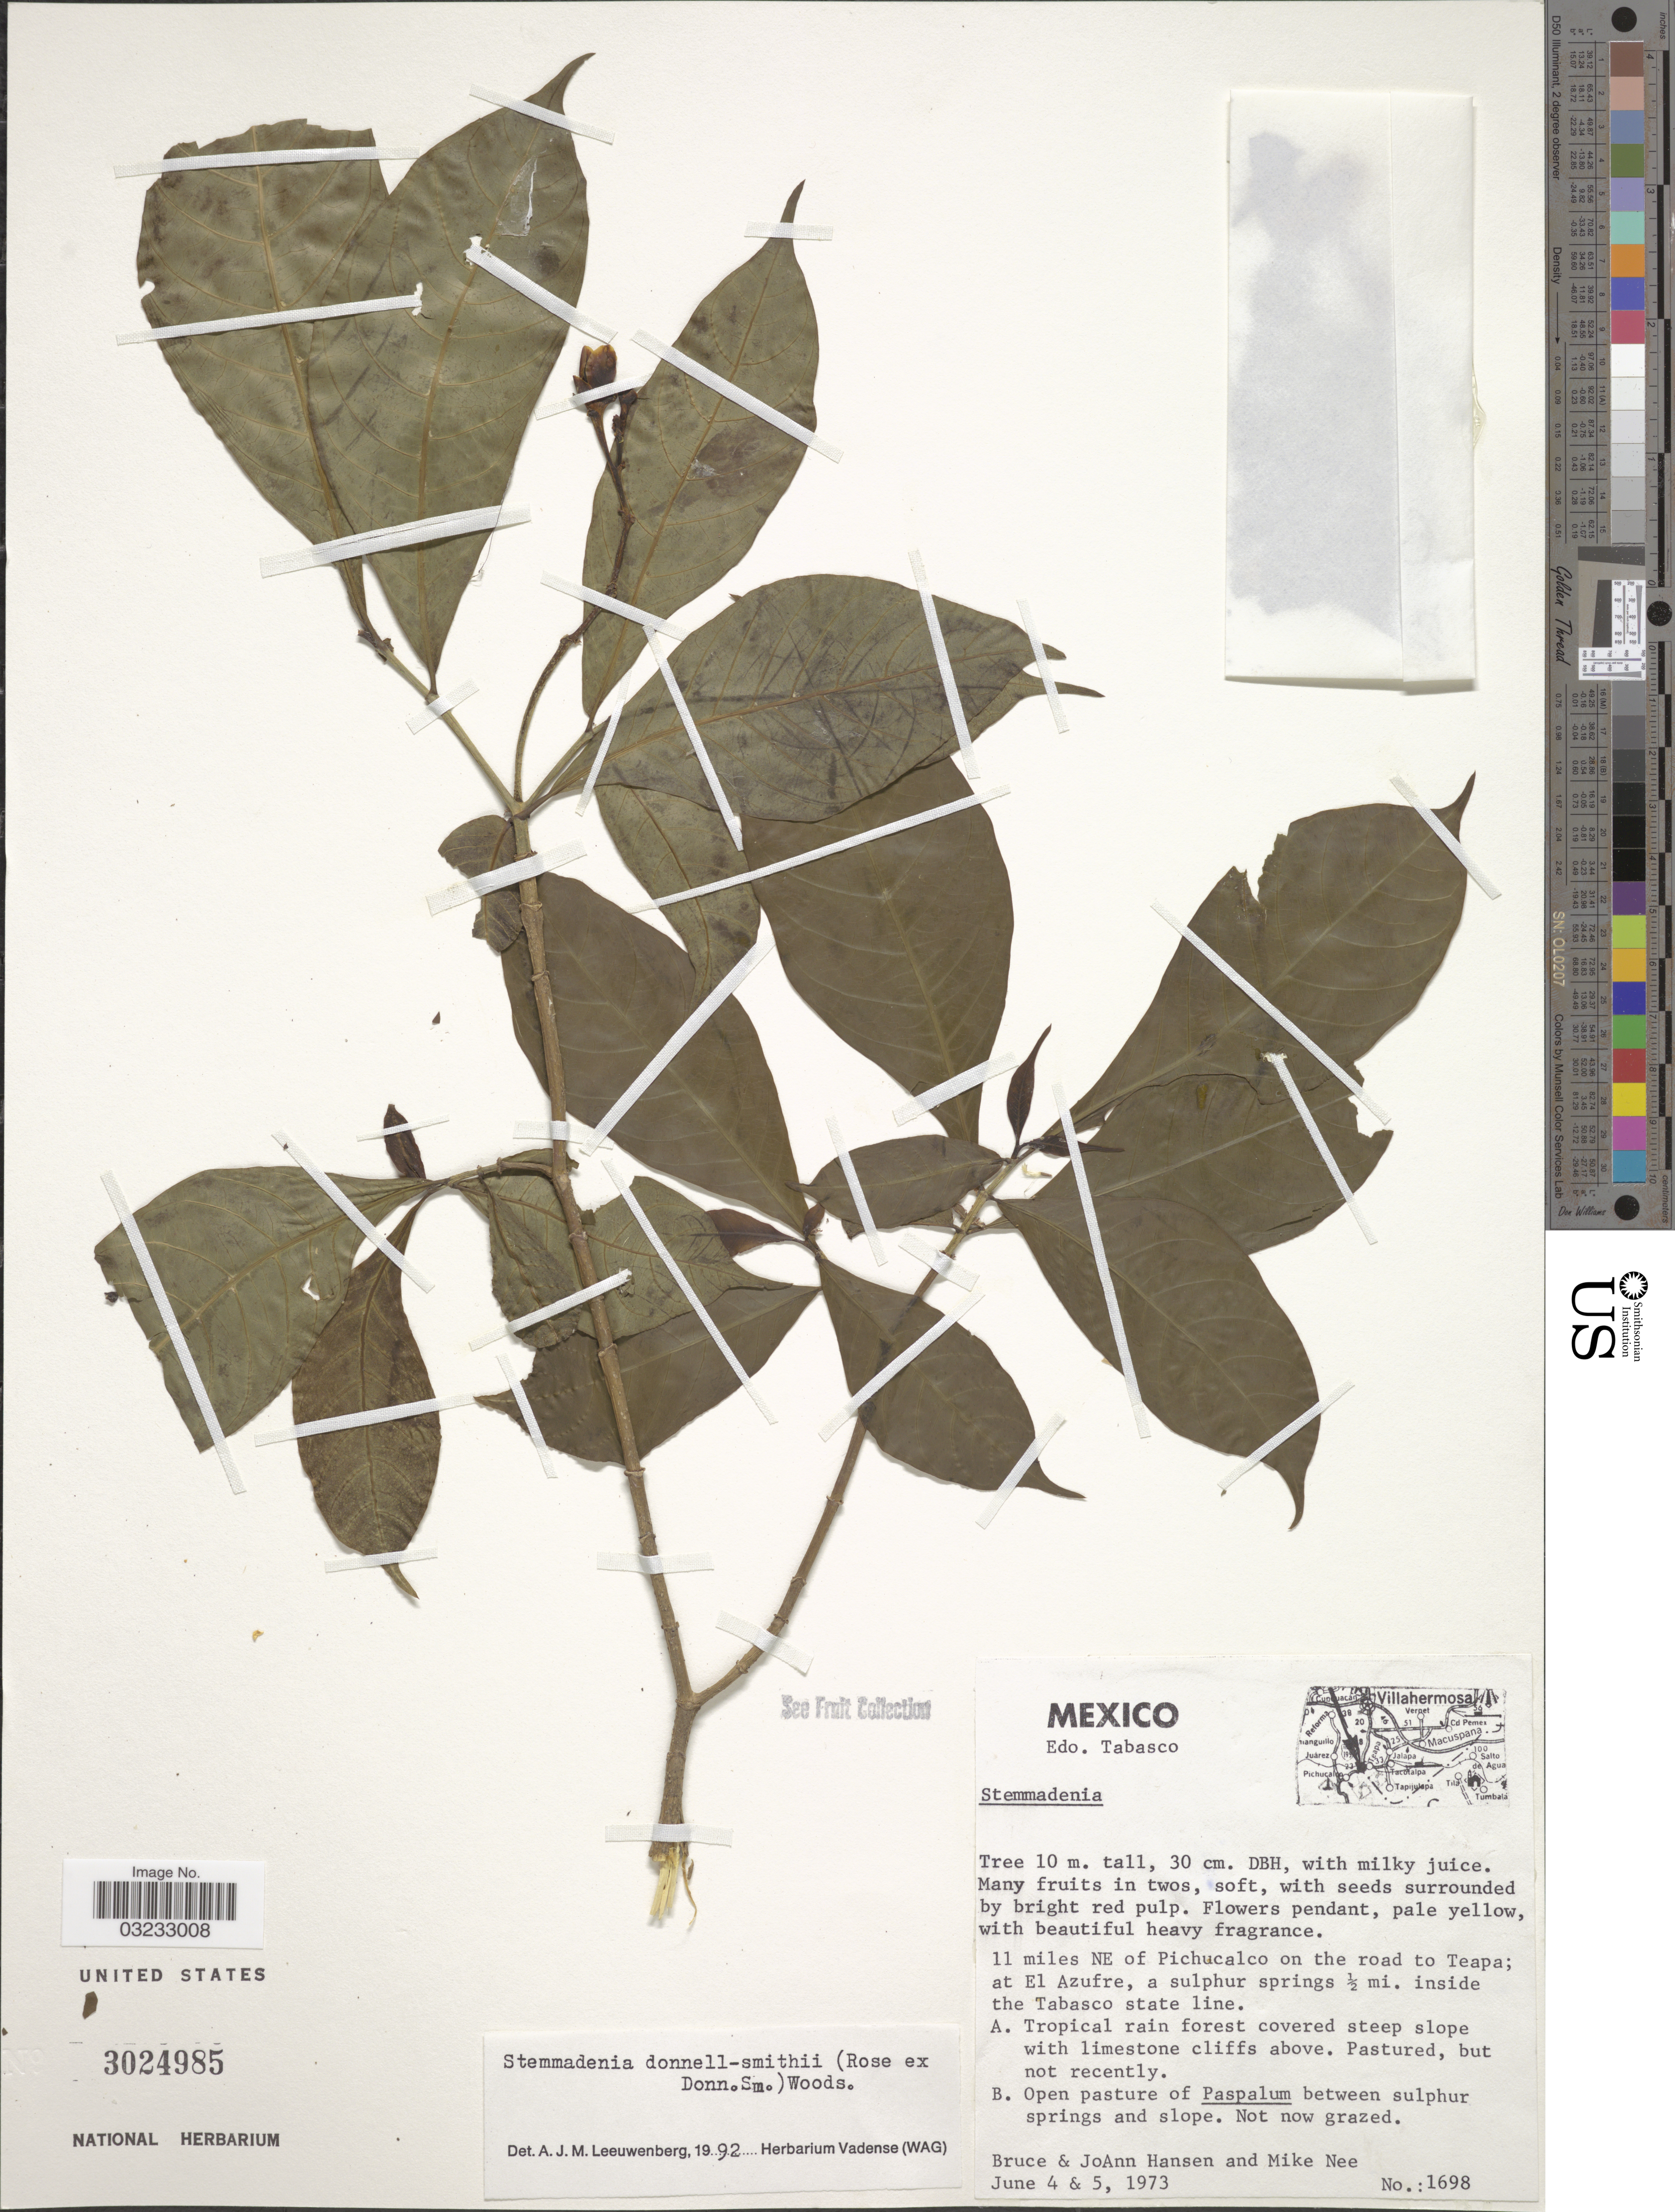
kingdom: Plantae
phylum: Tracheophyta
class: Magnoliopsida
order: Gentianales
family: Apocynaceae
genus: Stemmadenia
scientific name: Stemmadenia donnell-smithii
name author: (Rose ex Donn. Sm.) Woodson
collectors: B. Hansen, J. Hansen & M. Nee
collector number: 1698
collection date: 1973-06-04/1973-06-05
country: Mexico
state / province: Tabasco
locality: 11 miles NE of Pichucalco on the road to Teapa; at El Azufre, a sulphur springs, ½ mi. inside the Tabasco state line.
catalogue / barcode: US 3024985